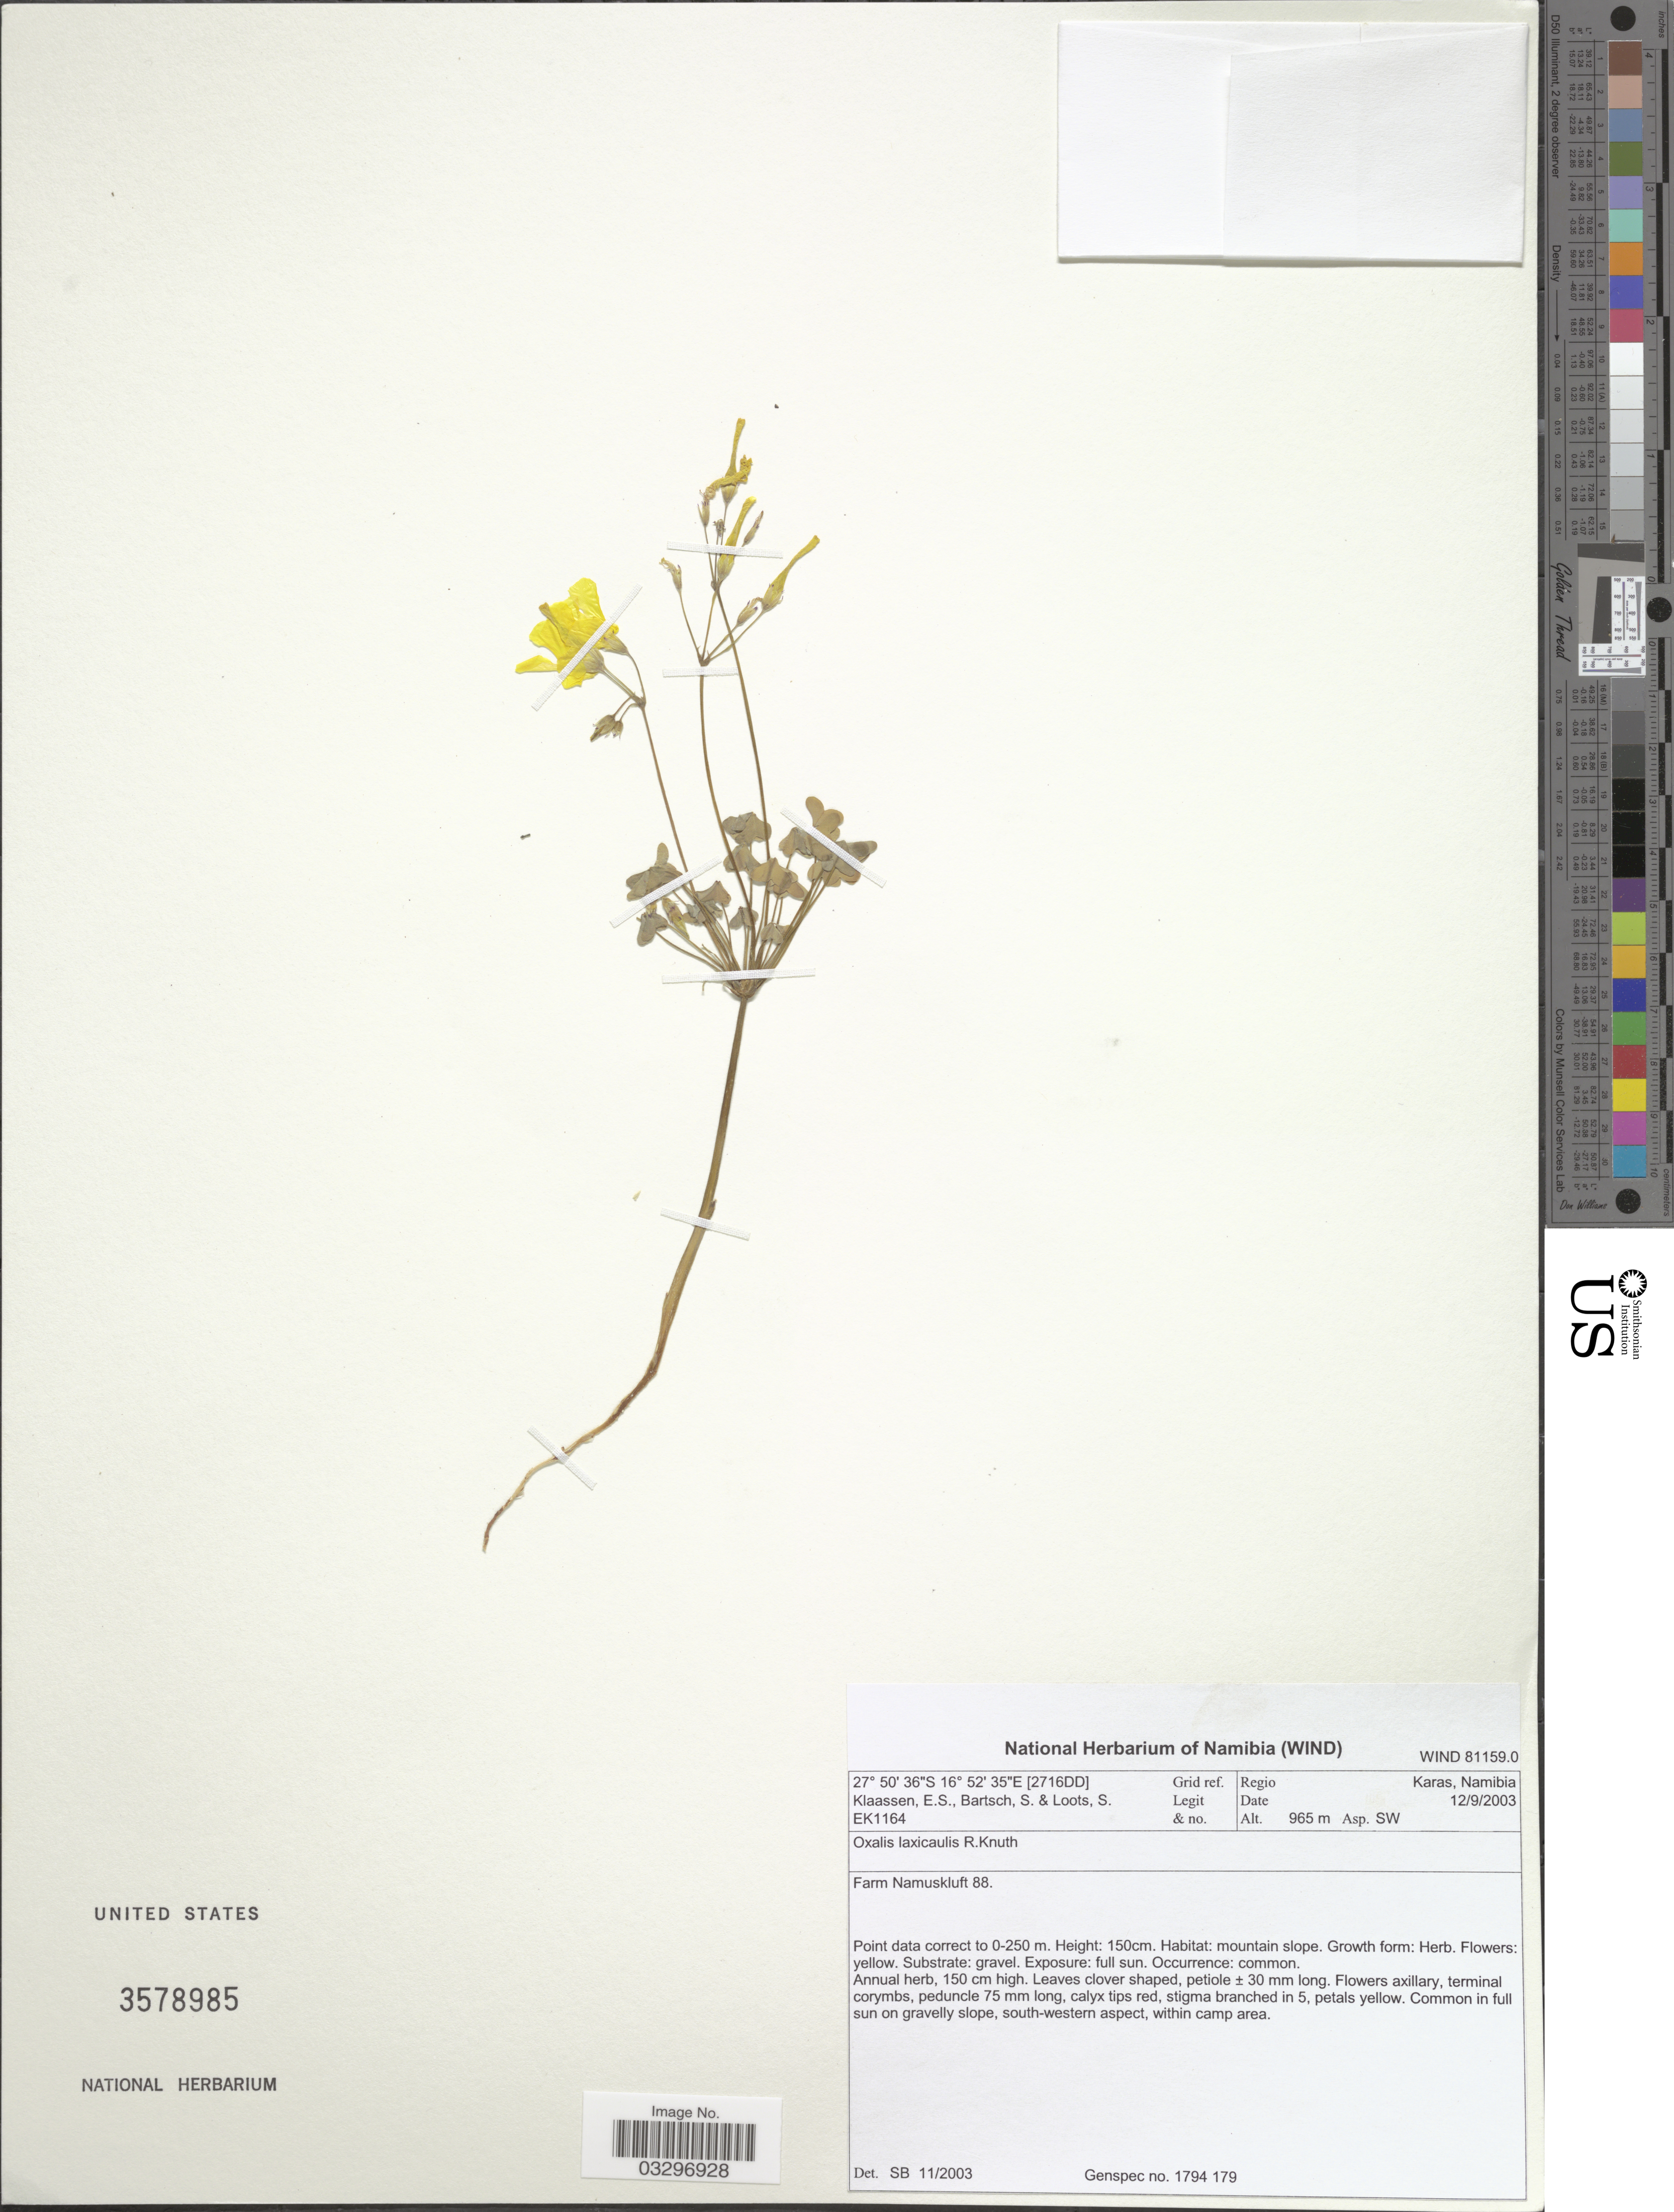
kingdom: Plantae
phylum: Tracheophyta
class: Magnoliopsida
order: Oxalidales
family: Oxalidaceae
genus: Oxalis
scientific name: Oxalis laxicaulis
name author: R. Knuth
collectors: E. S. Klaassen, S. Bartsch & S. Loots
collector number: EK1164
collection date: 2003-09-12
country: Namibia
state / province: Karas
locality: [2716DD] Grid ref. Regio Karas. Farm Namuskluft 88. Asp. SW.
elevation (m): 965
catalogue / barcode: US 3578985